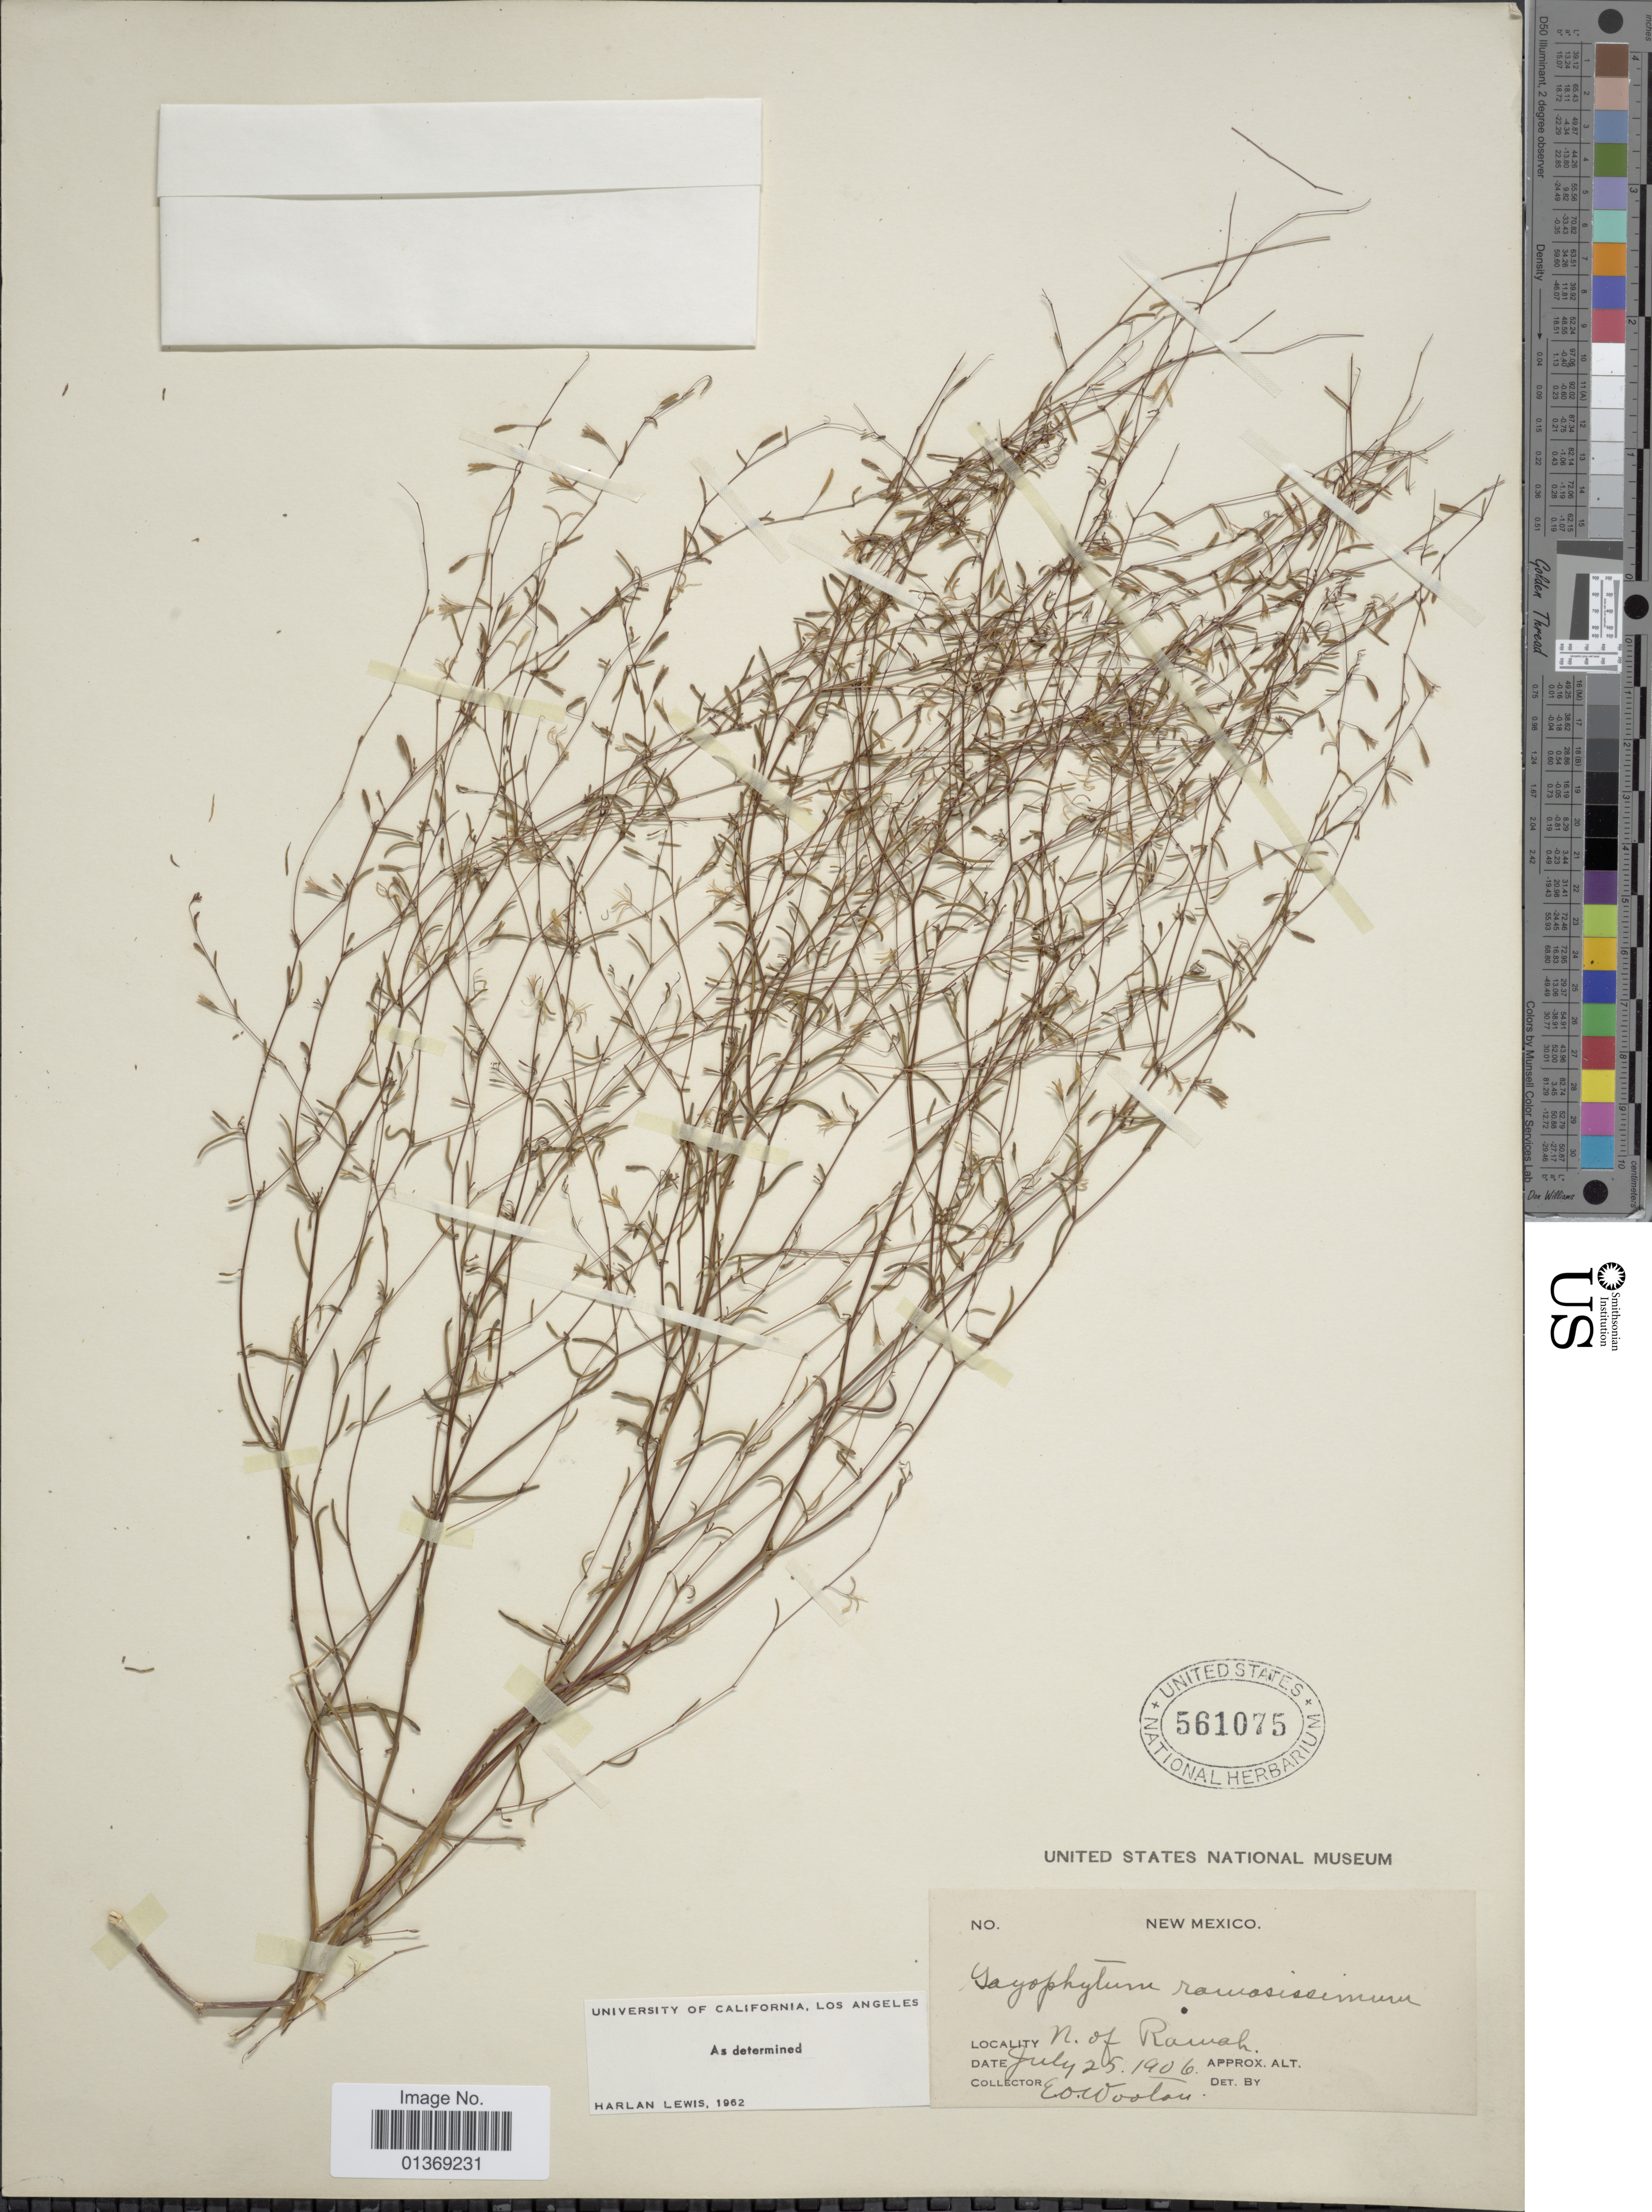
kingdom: Plantae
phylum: Tracheophyta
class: Magnoliopsida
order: Myrtales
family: Onagraceae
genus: Gayophytum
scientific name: Gayophytum ramosissimum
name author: Torr. & A. Gray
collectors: E. O. Wooton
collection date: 1906-07-25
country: United States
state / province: New Mexico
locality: N. of Rawah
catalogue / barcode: US 561075